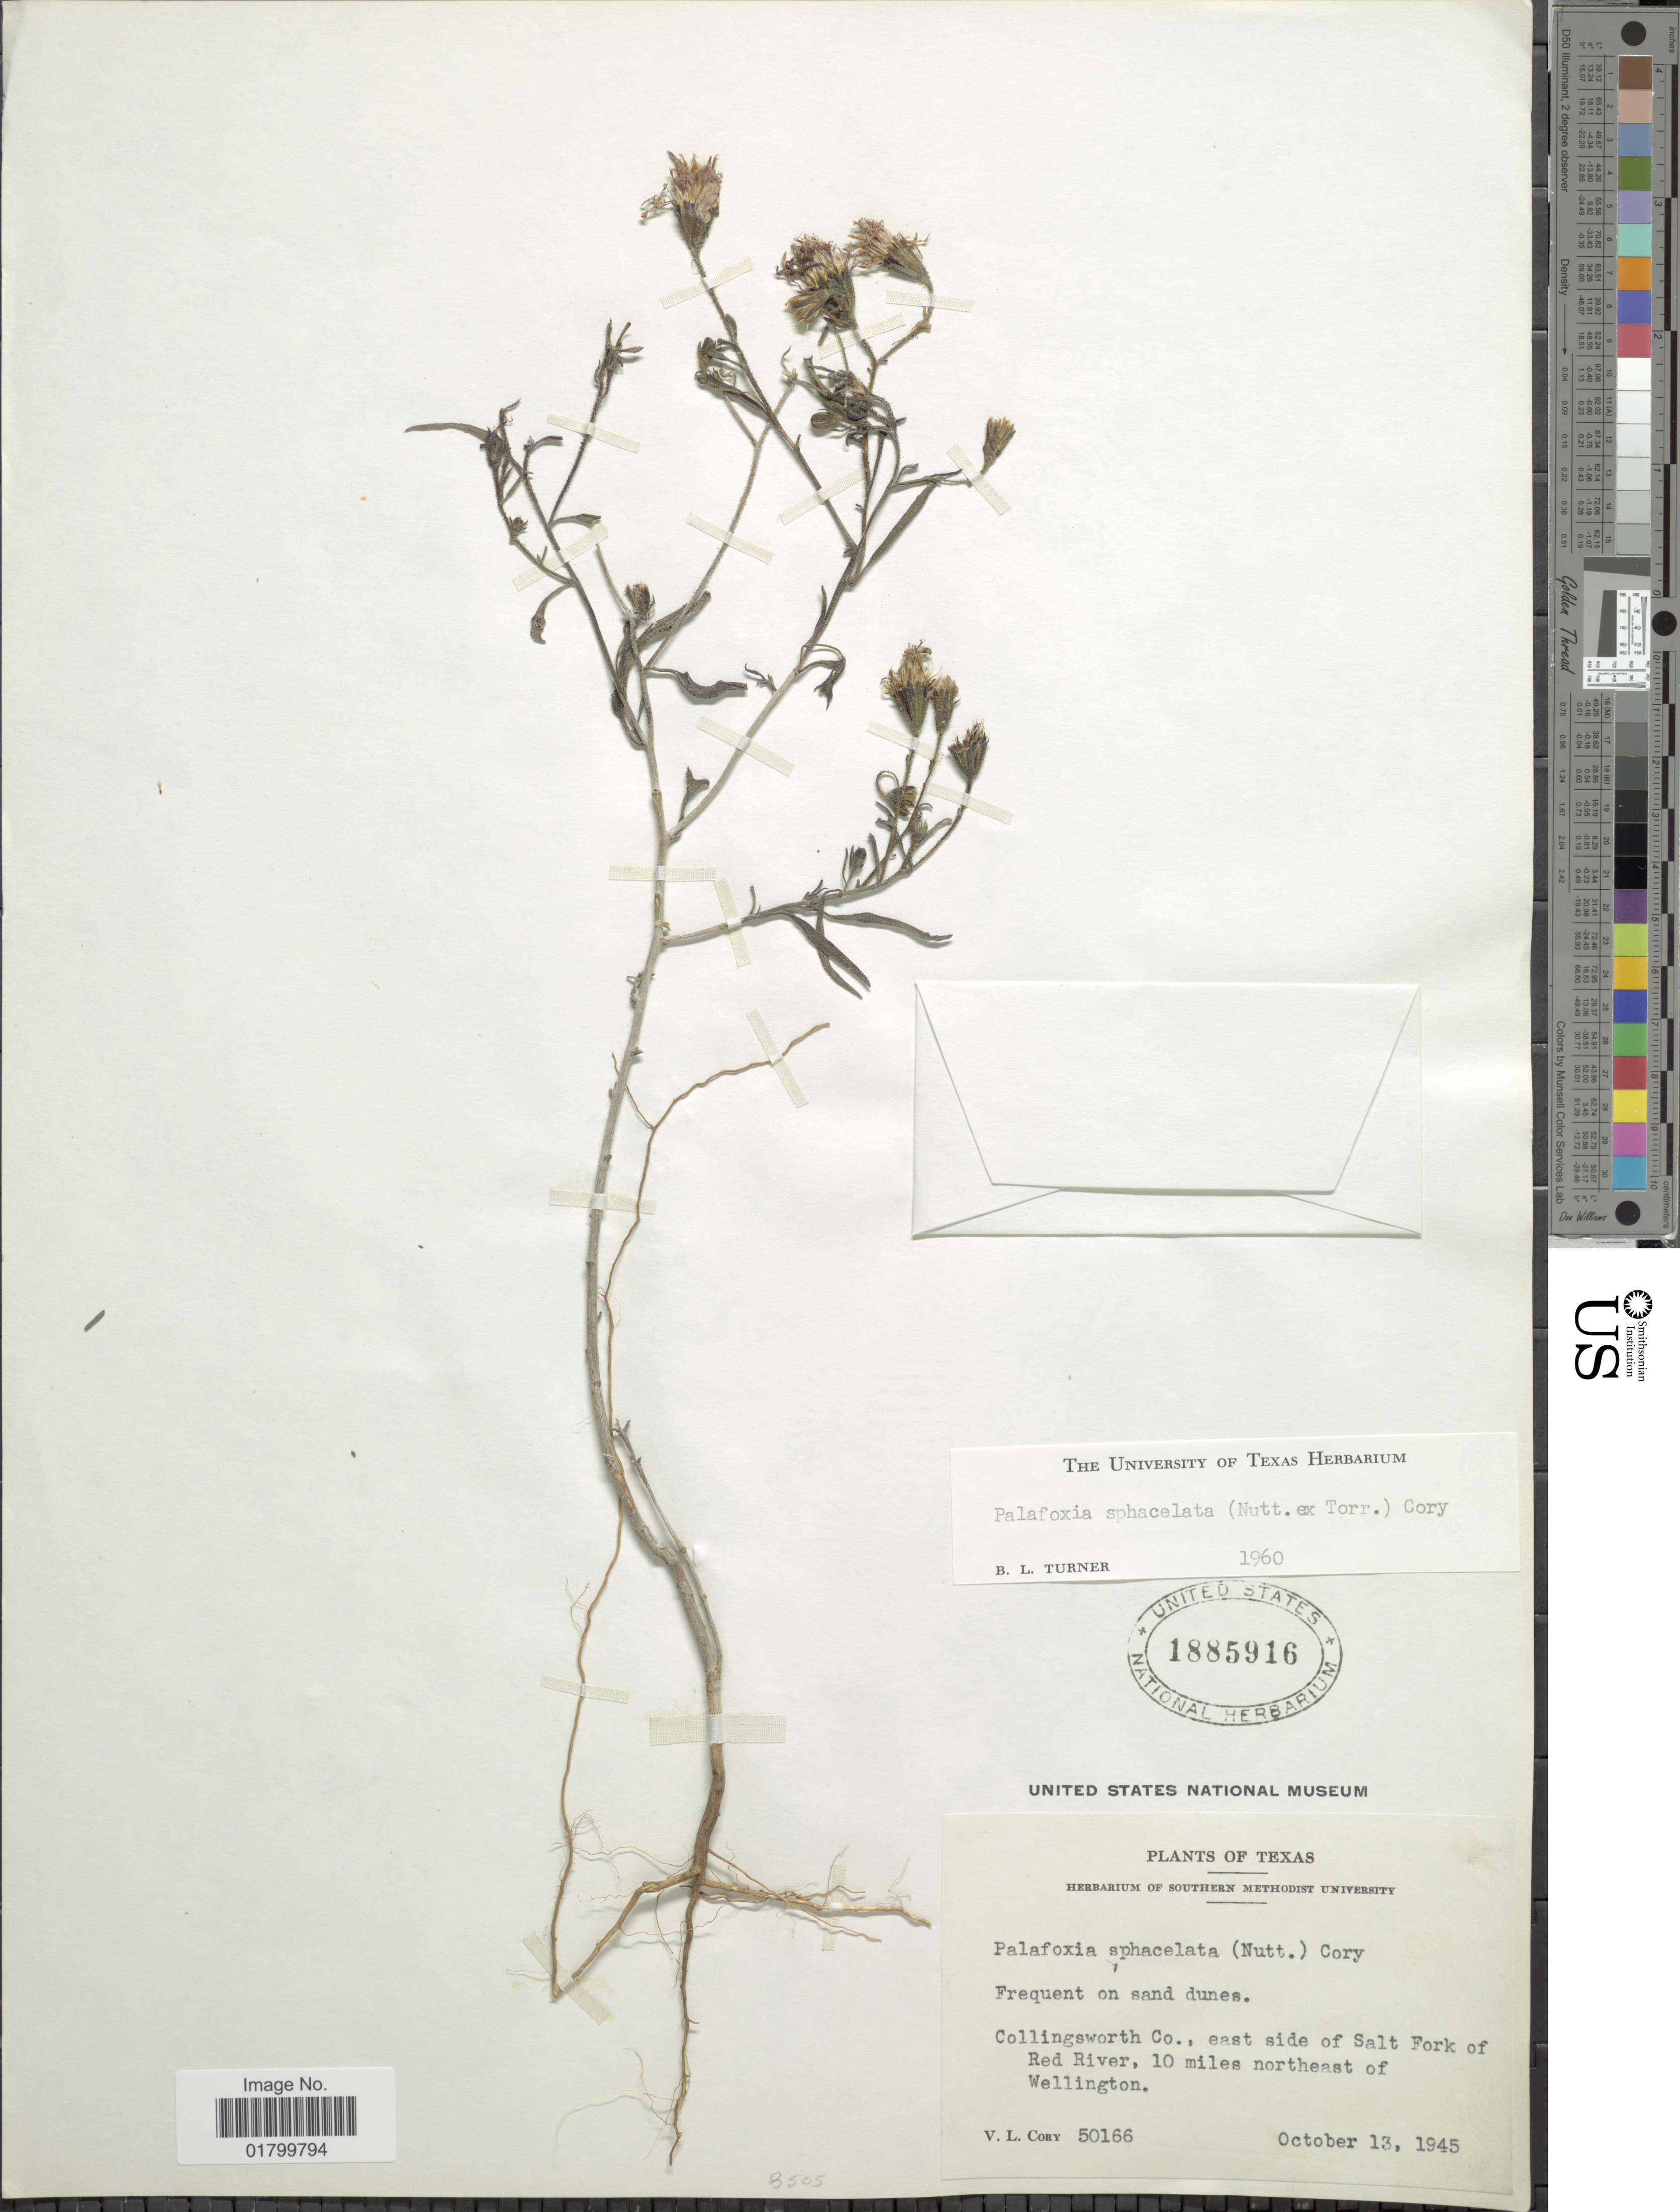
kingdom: Plantae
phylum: Tracheophyta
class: Magnoliopsida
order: Asterales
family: Asteraceae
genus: Palafoxia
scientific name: Palafoxia sphacelata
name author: (Nutt. ex Torr.) Cory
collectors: V. Cory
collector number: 50166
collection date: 1945-10-13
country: United States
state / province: Texas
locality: Collingsworth Co., east side of Salt Fork of Red River, 10 miles northeast of Wellington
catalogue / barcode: US 1885916